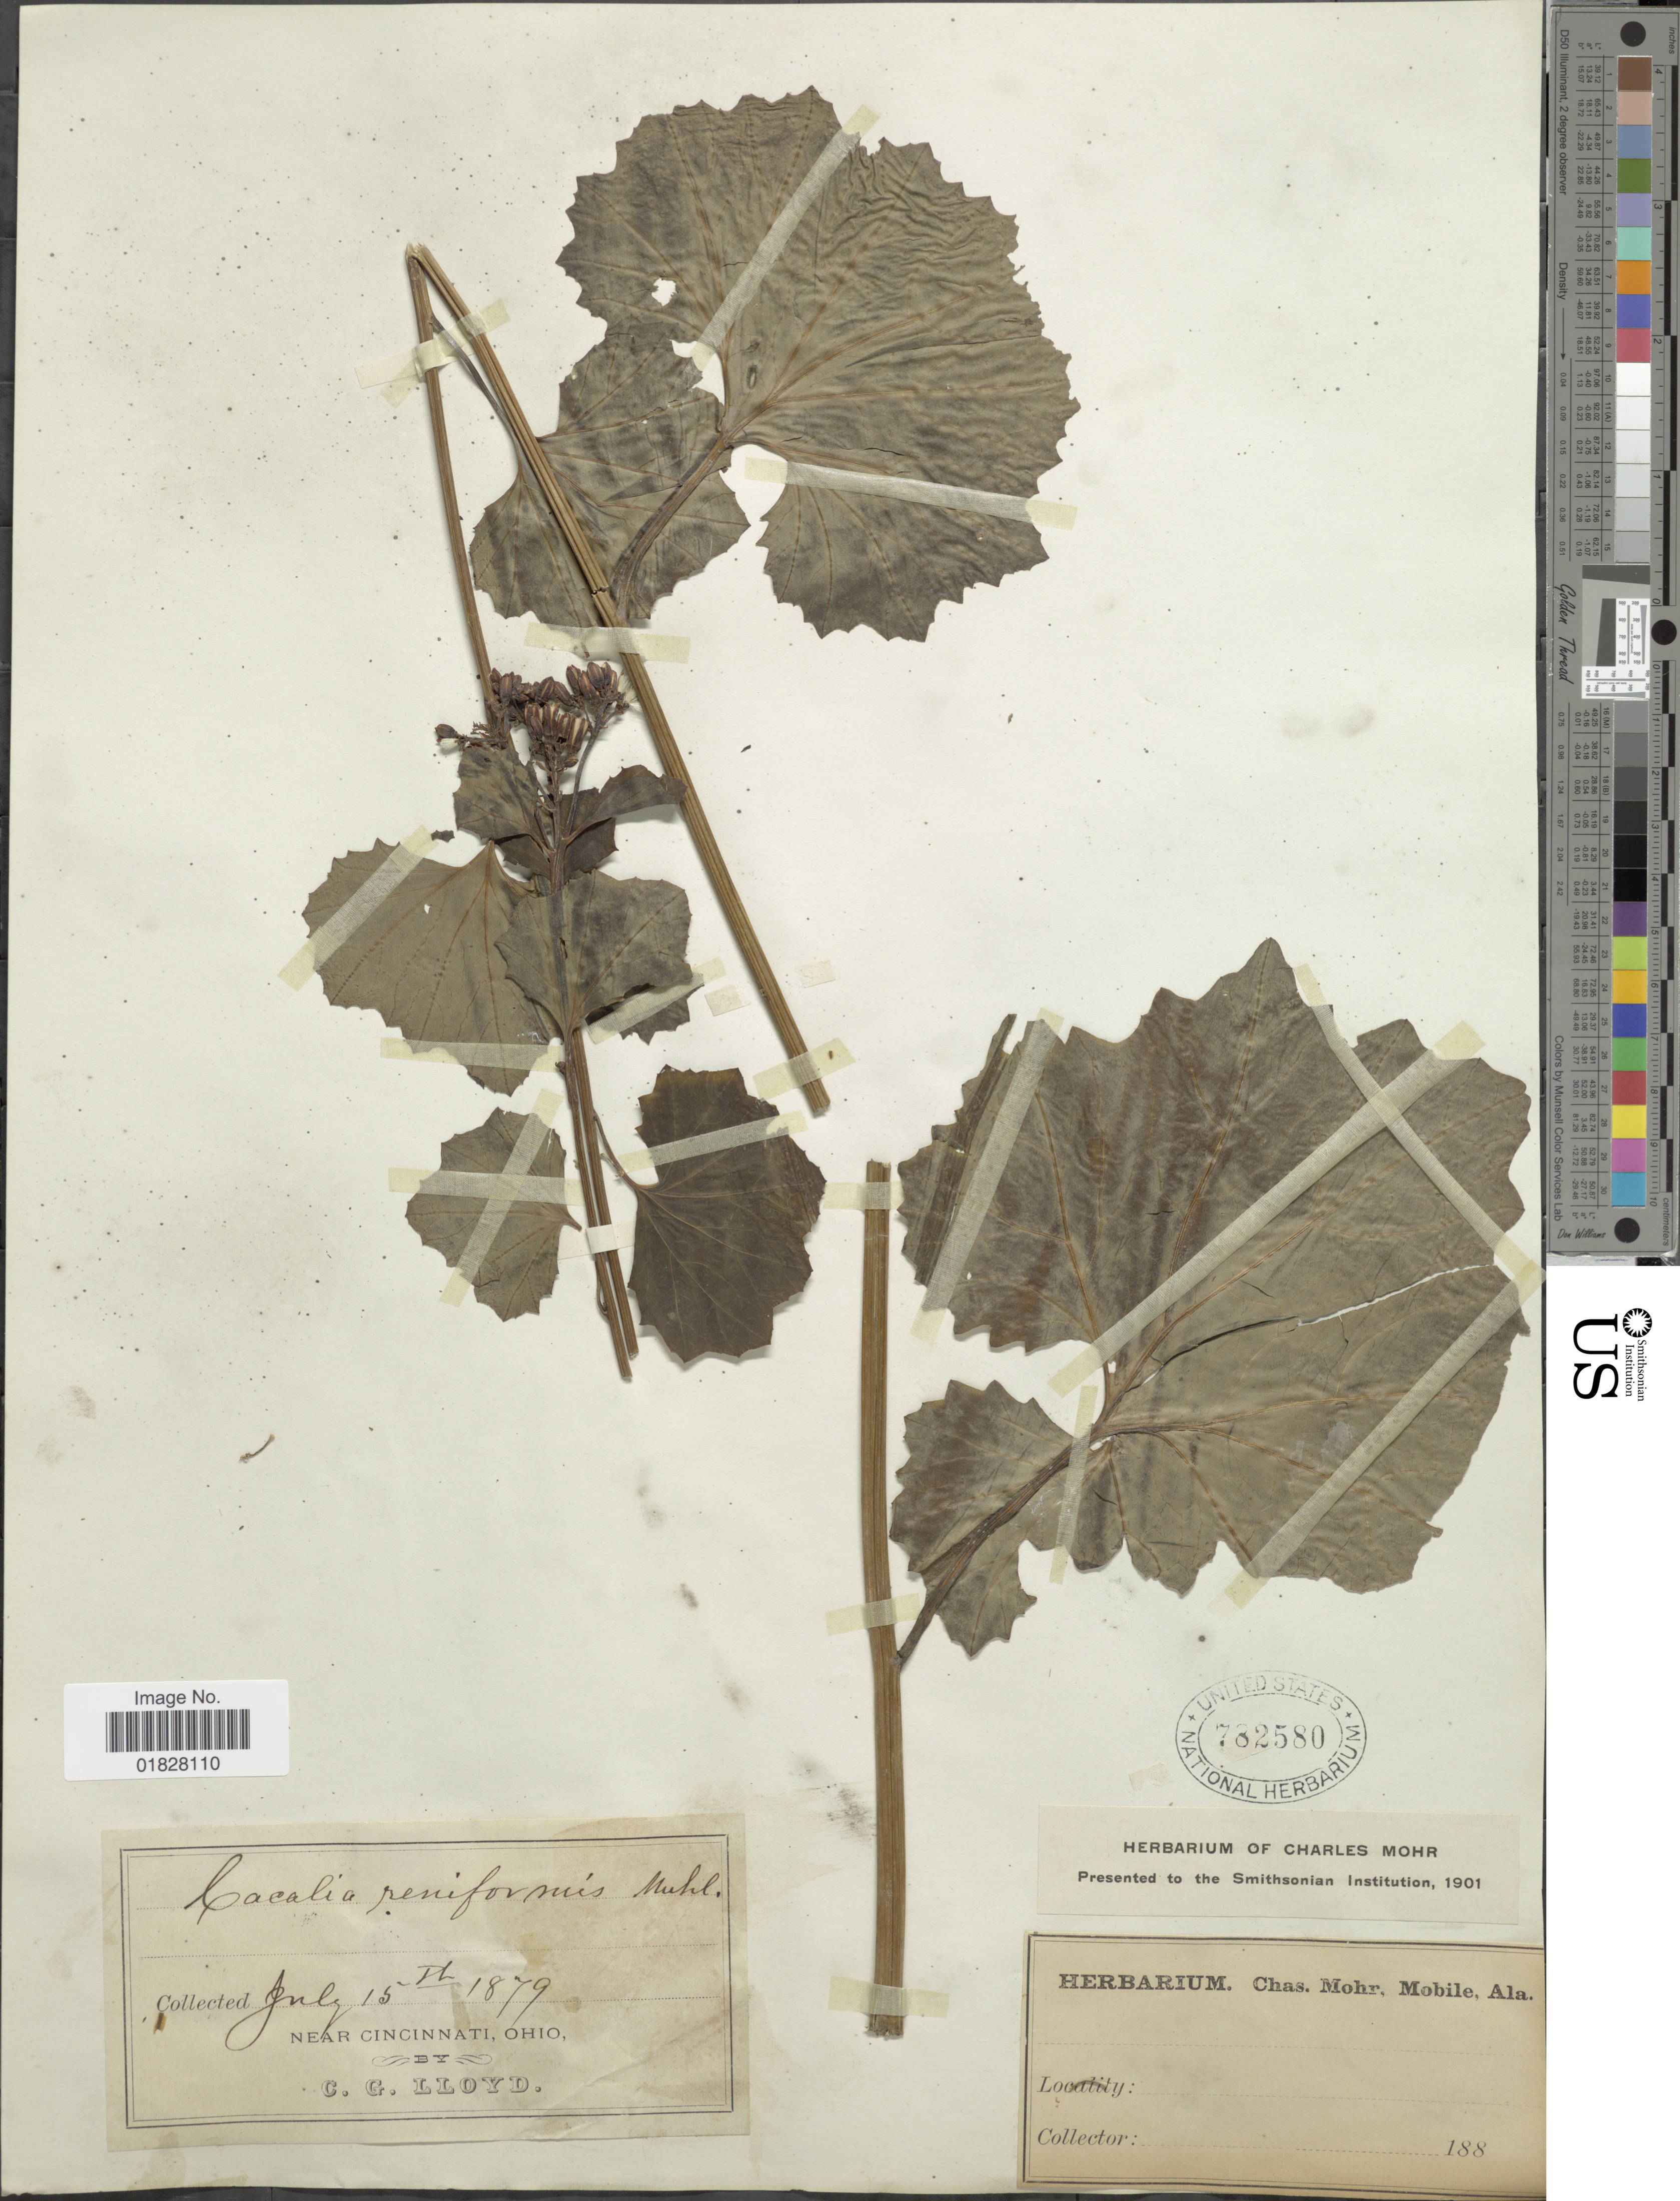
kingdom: Plantae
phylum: Tracheophyta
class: Magnoliopsida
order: Asterales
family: Asteraceae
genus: Arnoglossum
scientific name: Arnoglossum reniforme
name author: (Hook.) H. Rob.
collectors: C. G. Lloyd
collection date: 1879-07-15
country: United States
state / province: Ohio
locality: Near Cincinnati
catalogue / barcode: US 782580